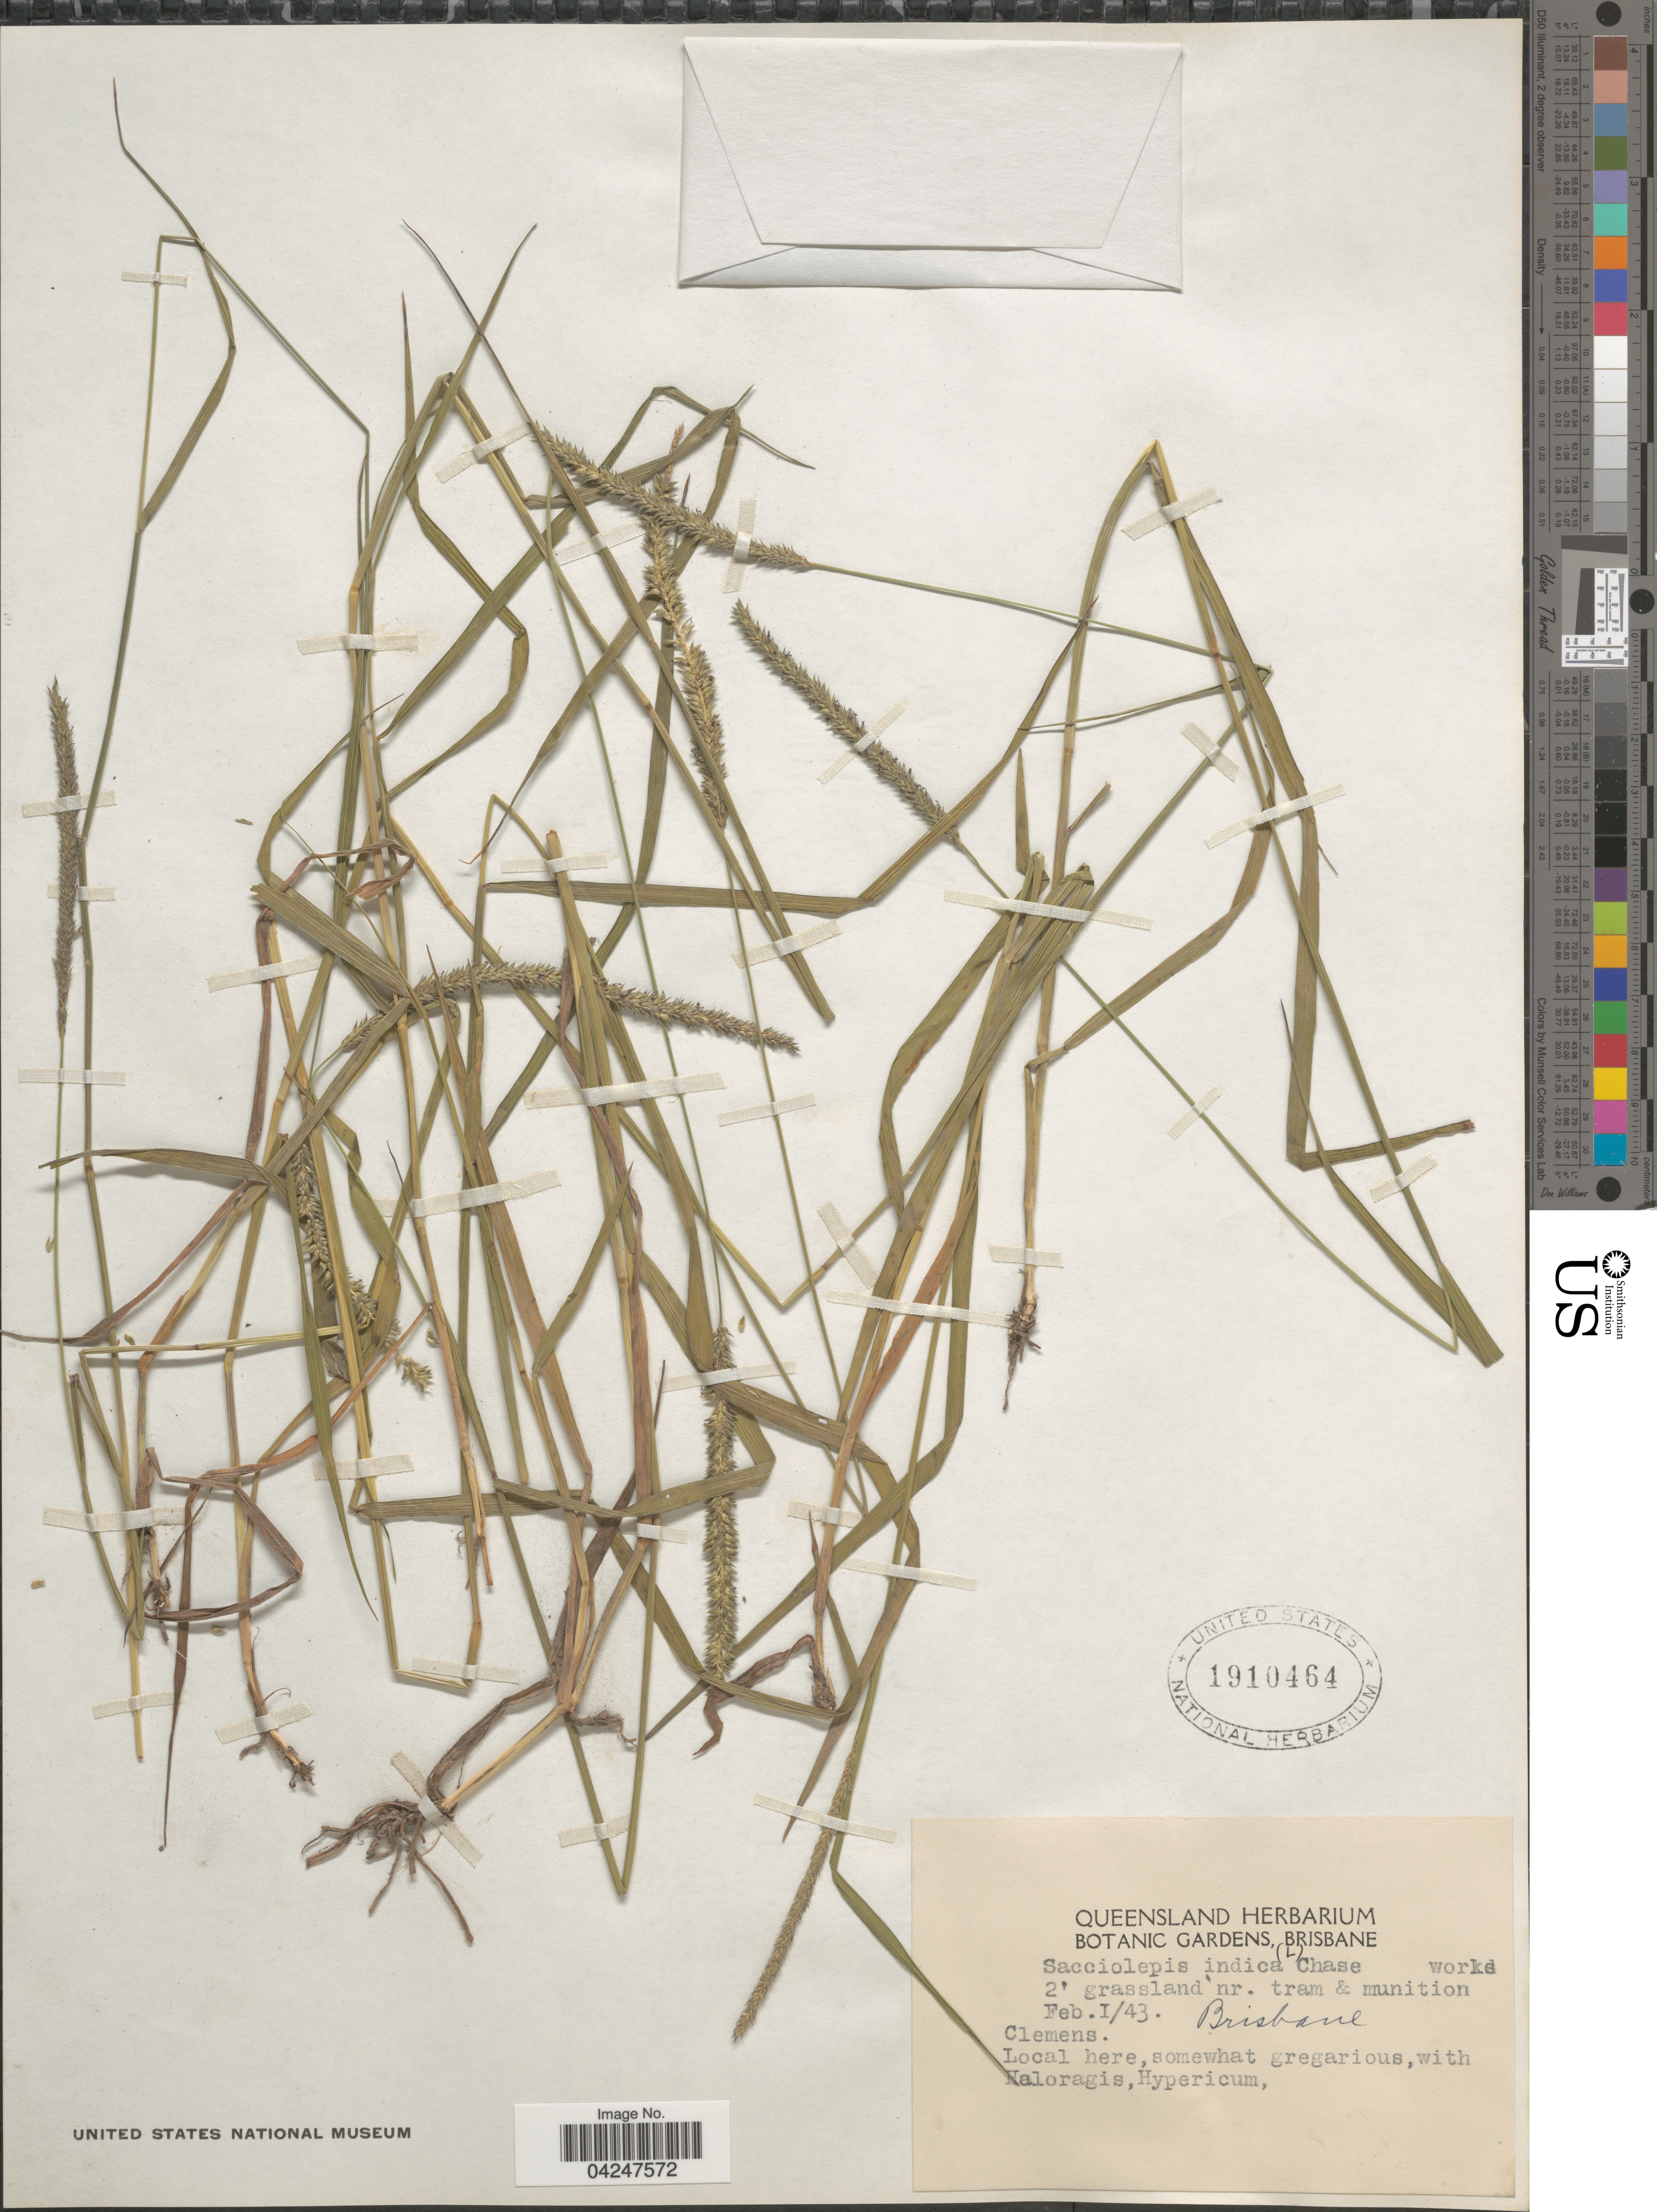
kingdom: Plantae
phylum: Tracheophyta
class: Liliopsida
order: Poales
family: Poaceae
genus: Sacciolepis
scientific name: Sacciolepis indica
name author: (L.) Chase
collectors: -. Clemens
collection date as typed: Transcribed d/m/y: 1/2/43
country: Australia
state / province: Queensland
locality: Brisbane. Local here.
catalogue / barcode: US 1910464